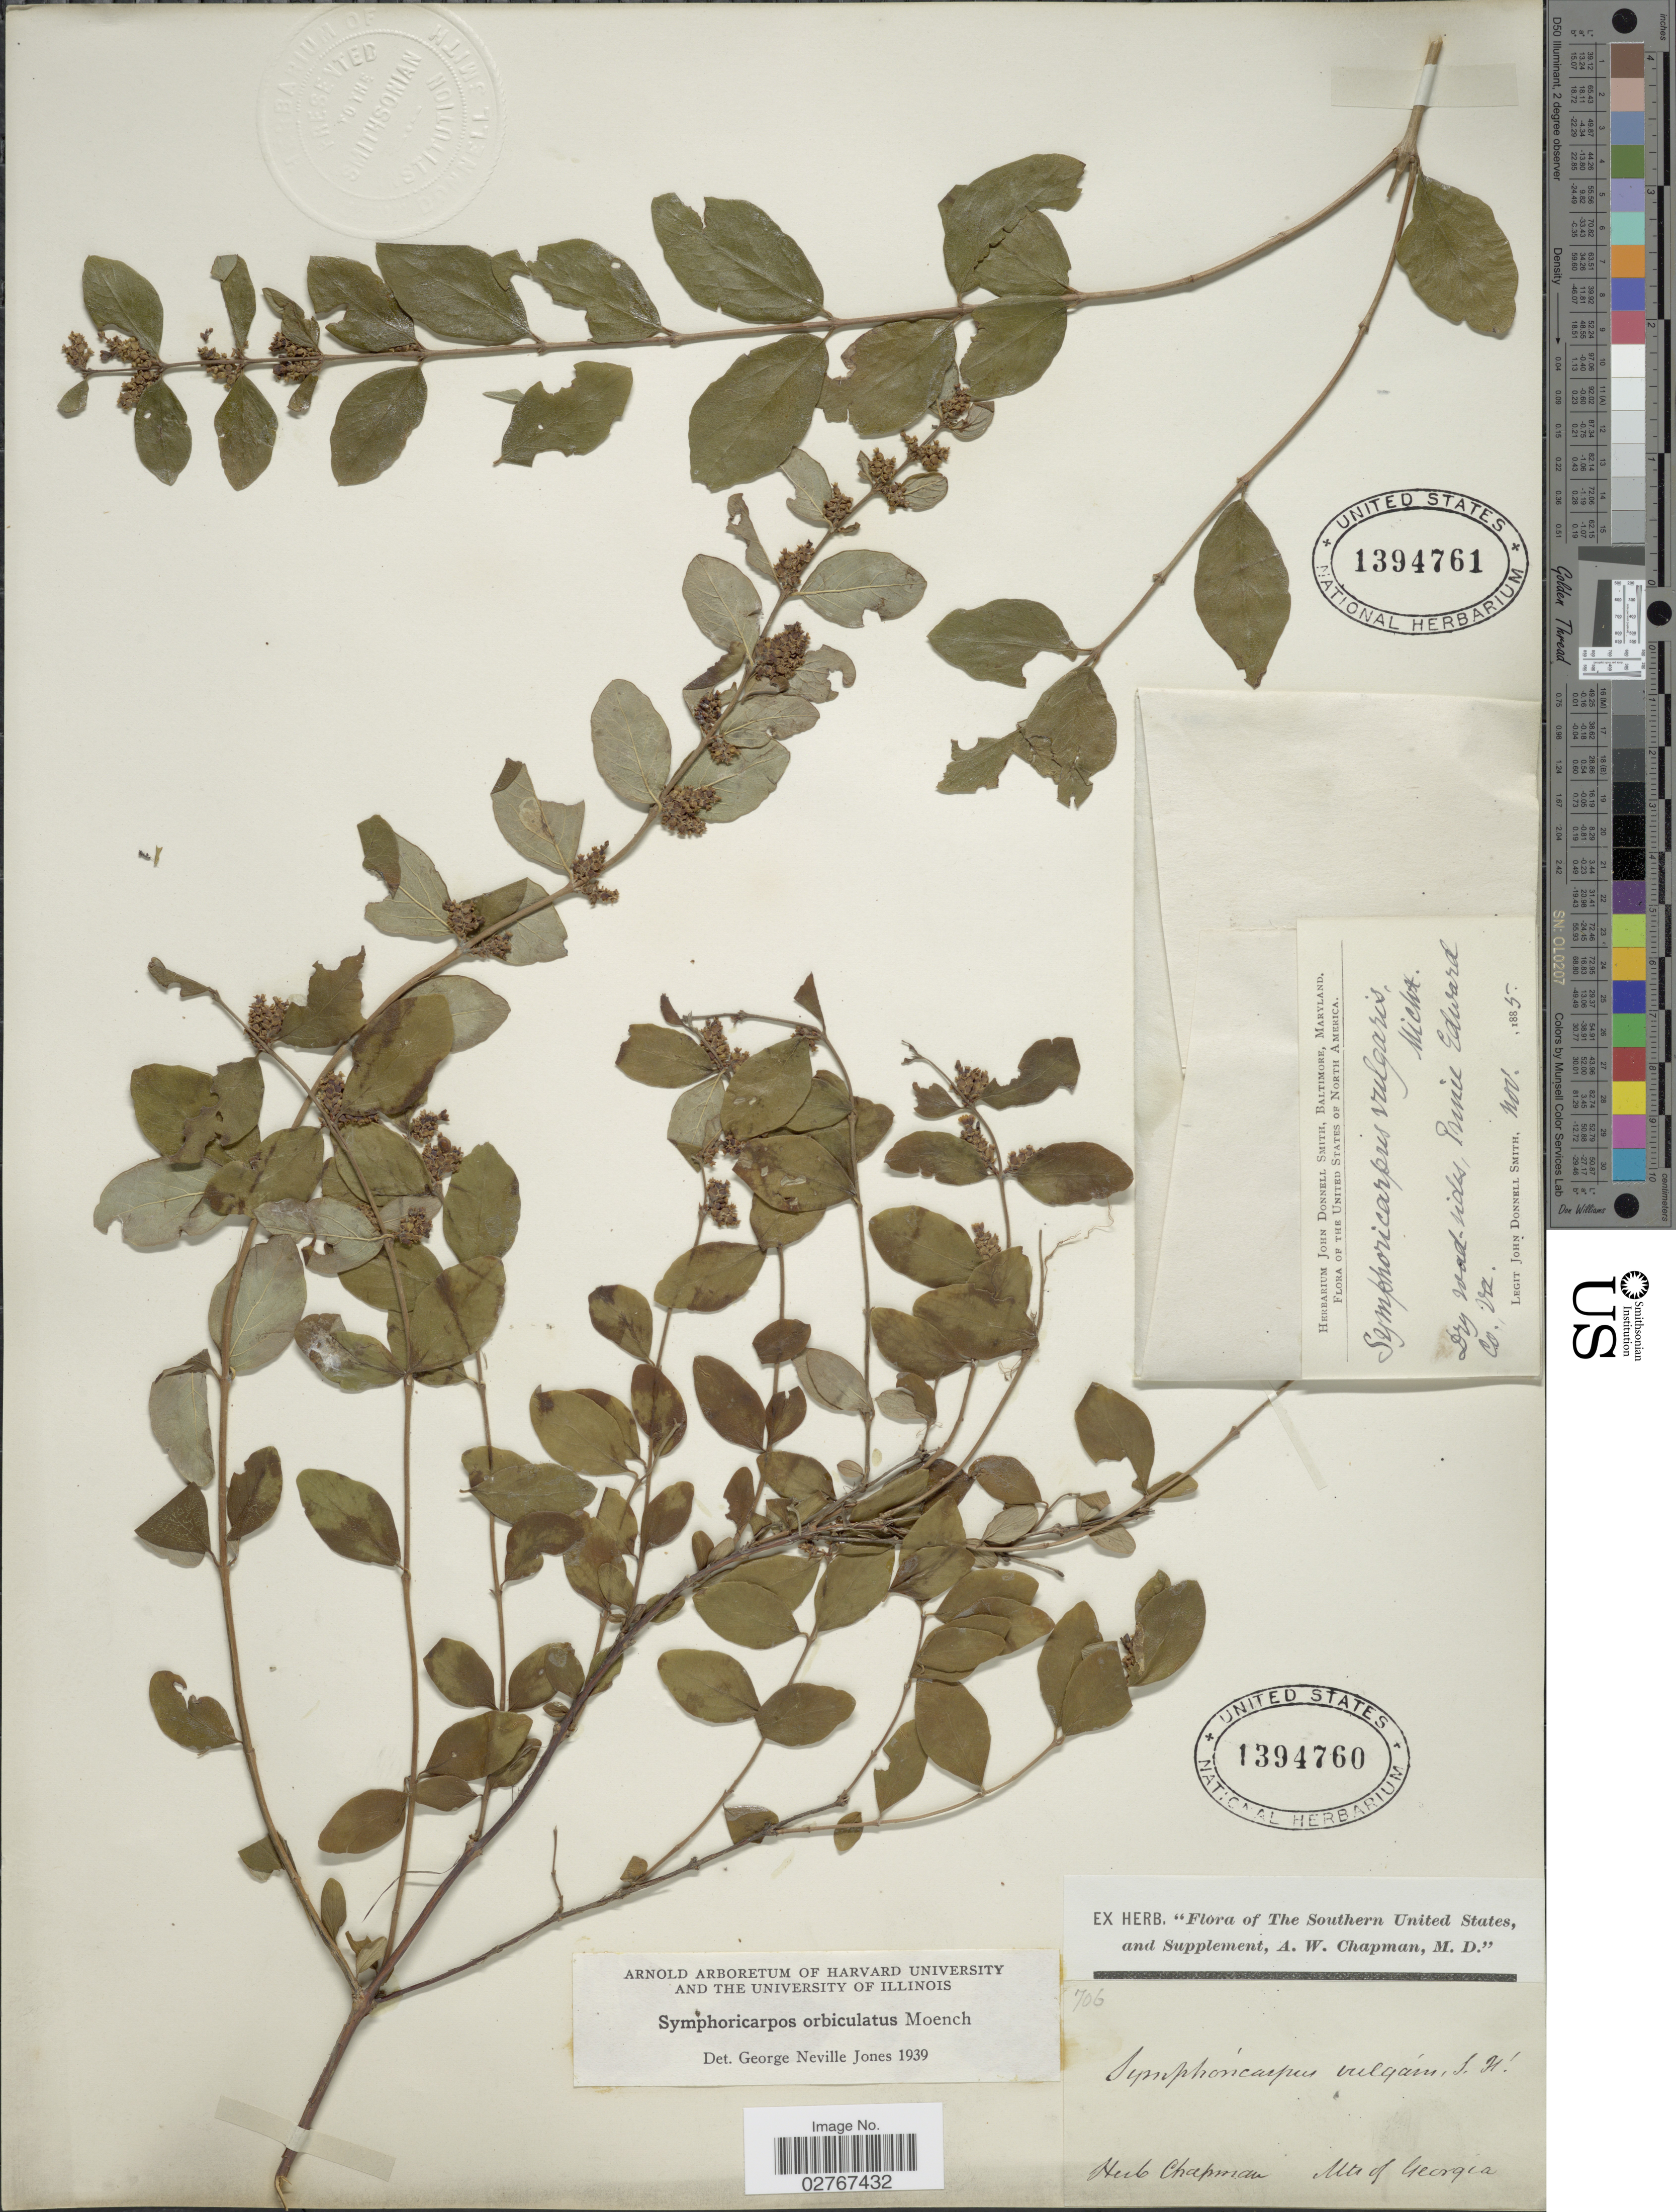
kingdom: Plantae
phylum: Tracheophyta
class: Magnoliopsida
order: Dipsacales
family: Caprifoliaceae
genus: Symphoricarpos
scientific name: Symphoricarpos orbiculatus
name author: Moench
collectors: J. Donnell Smith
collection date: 1885-11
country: United States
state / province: Virginia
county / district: Prince Edward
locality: Dry road rides, Prince Edward Co.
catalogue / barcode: US 1394761-2